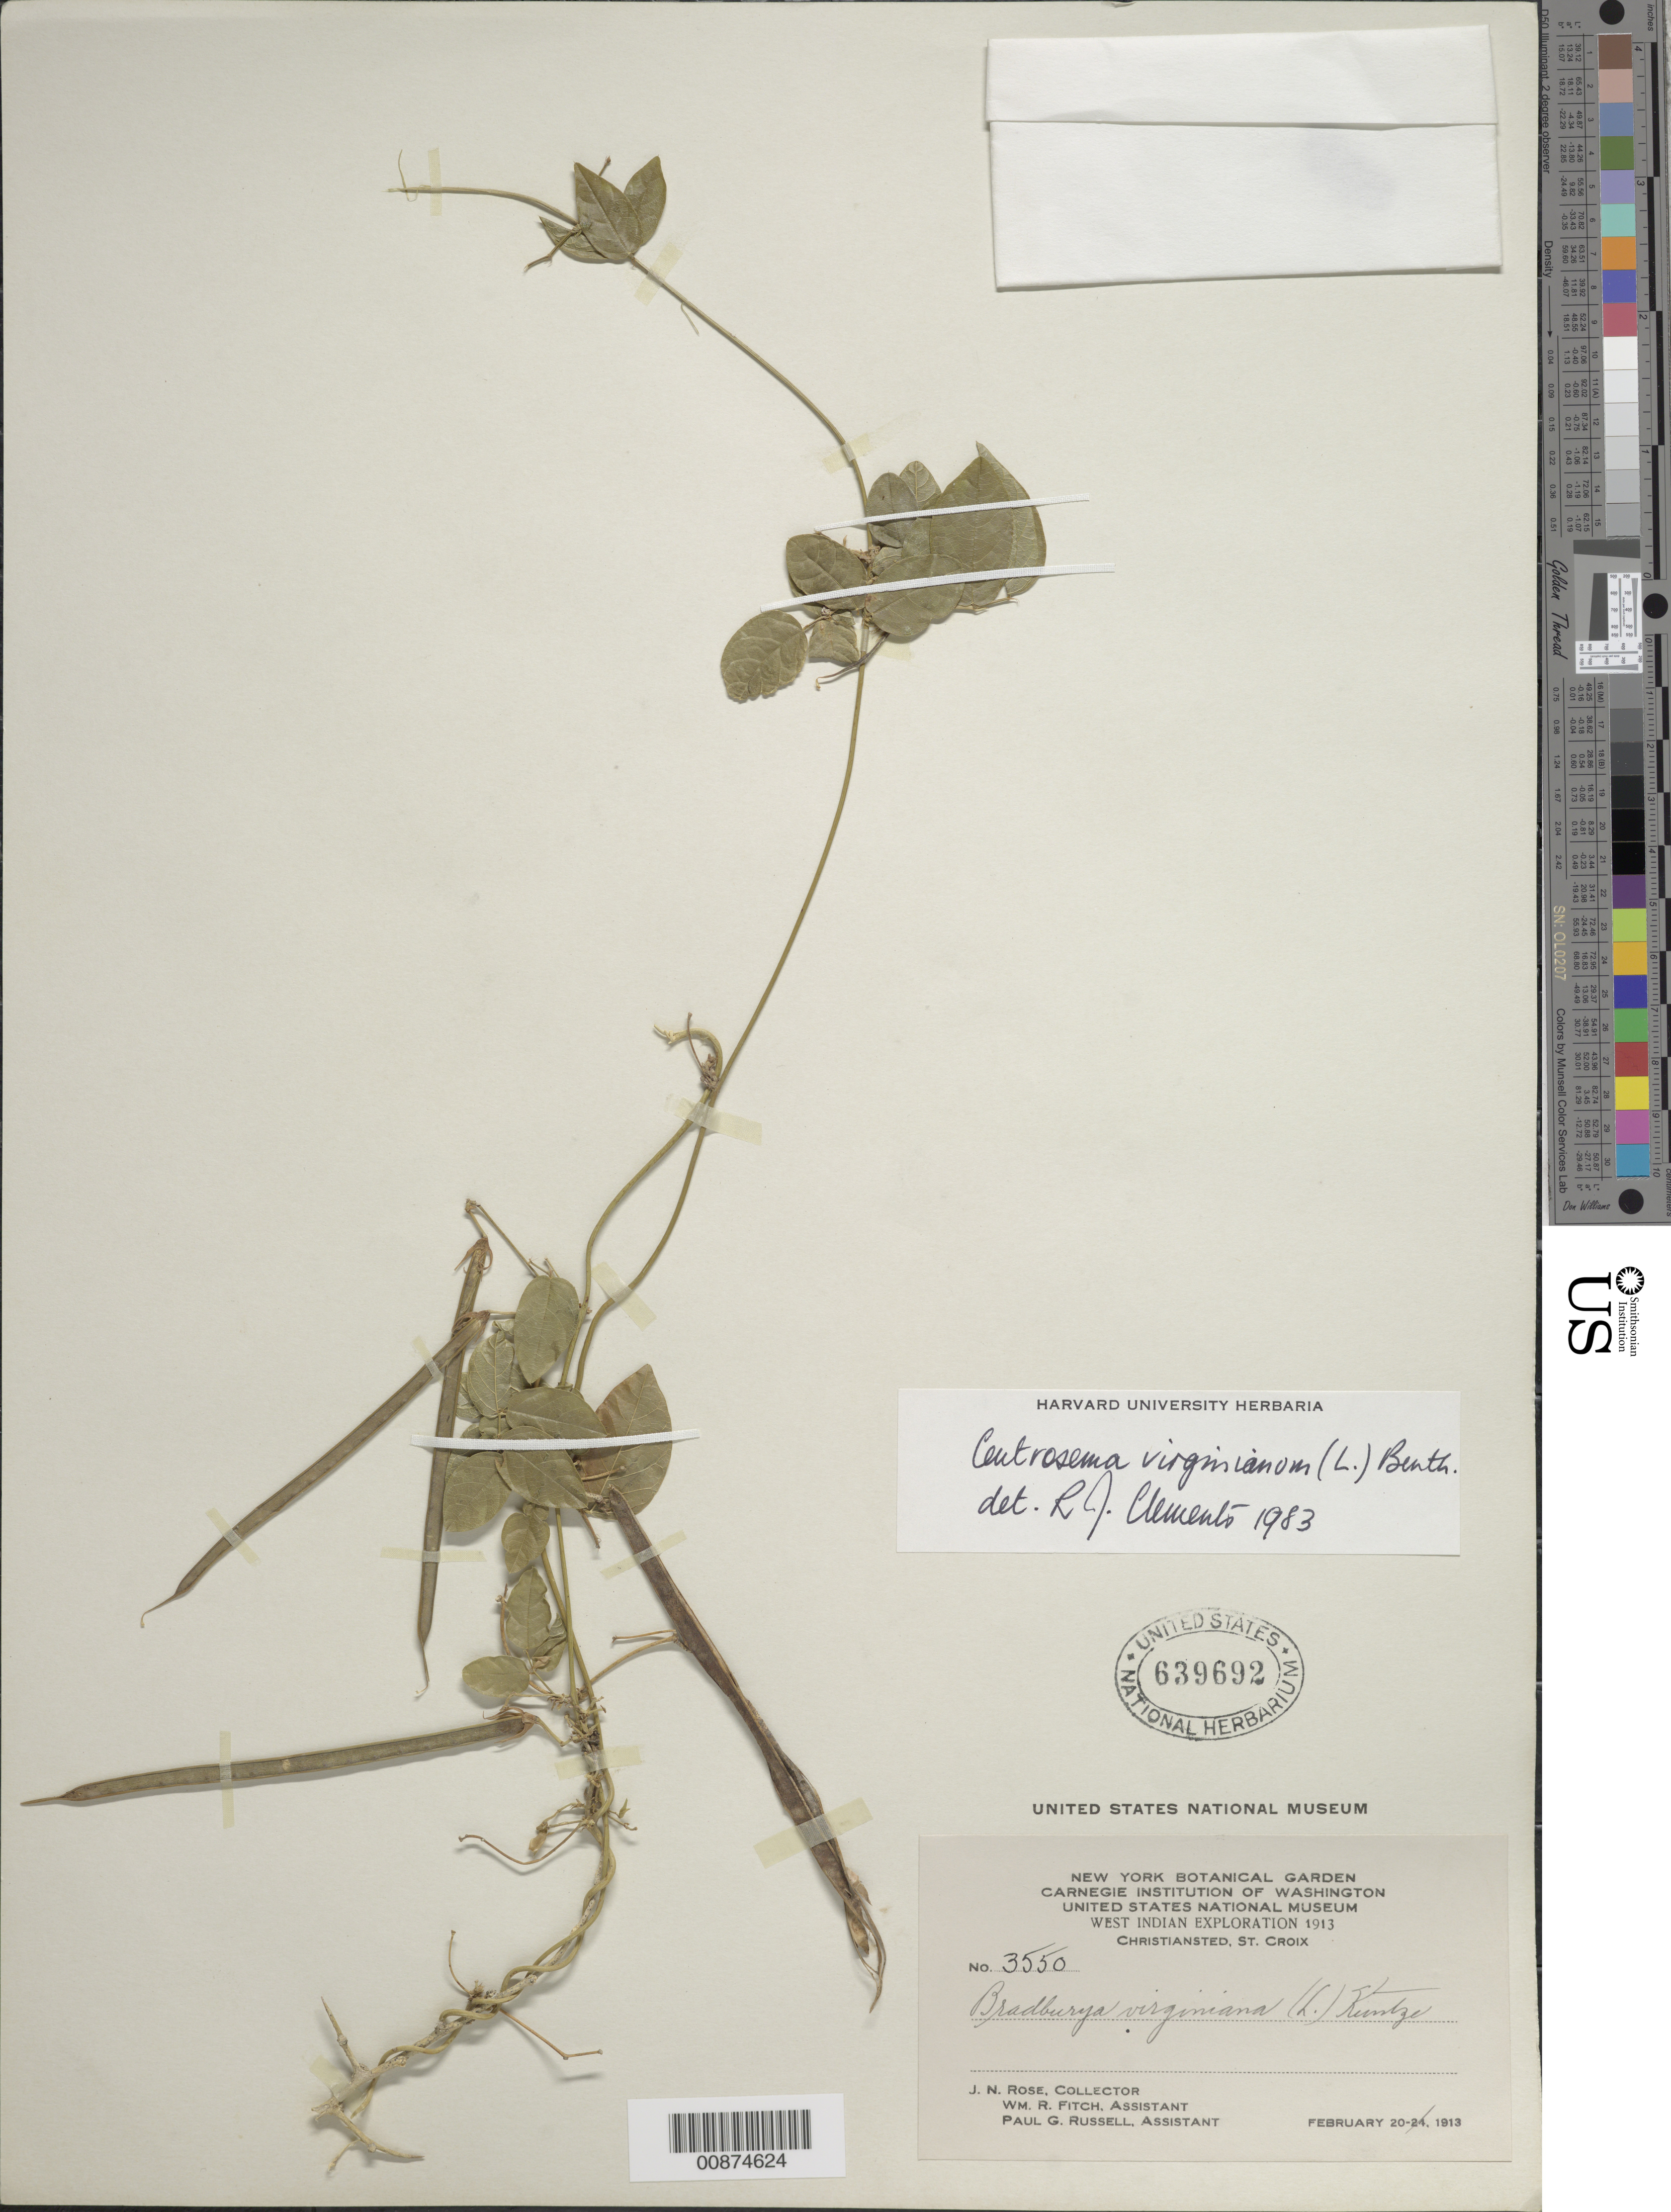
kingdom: Plantae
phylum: Tracheophyta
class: Magnoliopsida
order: Fabales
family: Fabaceae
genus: Centrosema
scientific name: Centrosema virginianum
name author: (L.) Benth.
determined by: Clements, R. J.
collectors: J. N. Rose, W. R. Fitch & P. G. Russell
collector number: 3550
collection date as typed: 20 Feb 1913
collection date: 1913-02-20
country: U.S. Virgin Islands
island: St. Croix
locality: Christiansted, St. Croix.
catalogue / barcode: US 639692